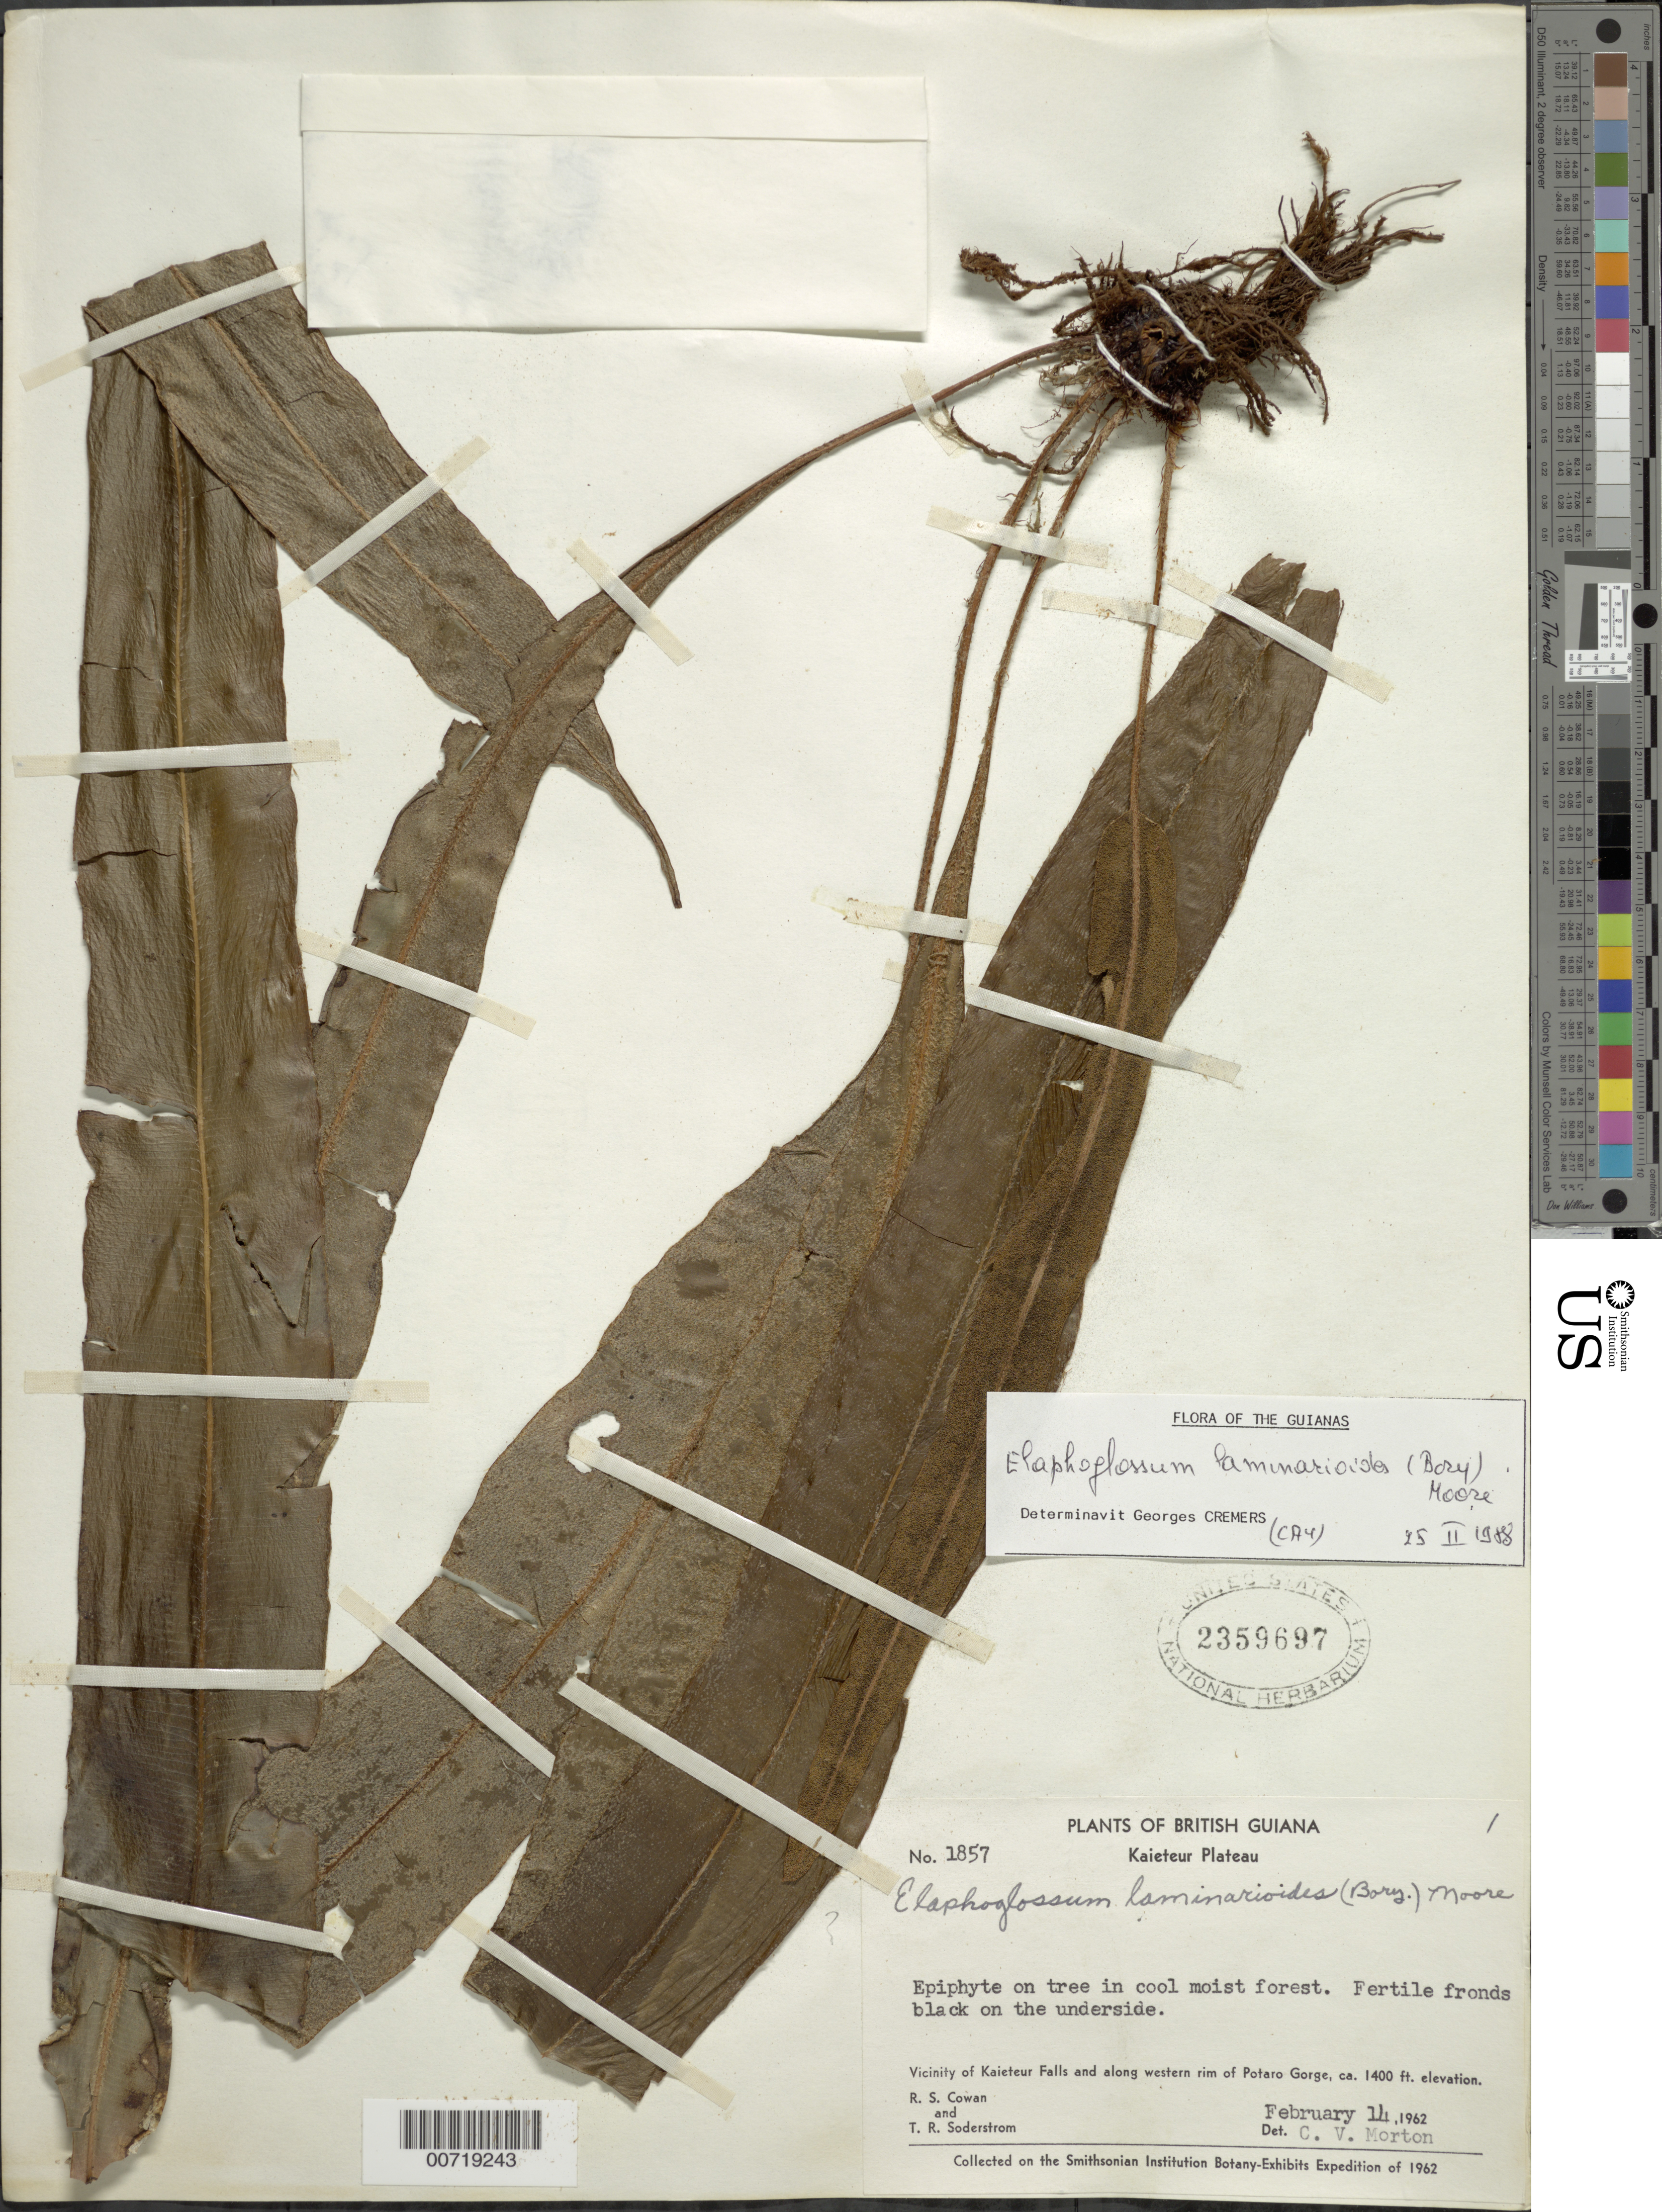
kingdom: Plantae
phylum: Tracheophyta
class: Polypodiopsida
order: Polypodiales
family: Dryopteridaceae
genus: Elaphoglossum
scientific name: Elaphoglossum laminarioides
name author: (Bory ex Fée) T. Moore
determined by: Cremers, Georges A.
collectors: R. S. Cowan & T. R. Soderstrom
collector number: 1857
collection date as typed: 14-Feb-62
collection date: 1962-02-14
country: Guyana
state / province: Potaro-Siparuni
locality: Kaieteur Plateau, vicinity of Kaieteur Falls and western rim of Potaro Gorge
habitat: On tree, in cool moist forest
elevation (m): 427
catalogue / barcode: US 2359697